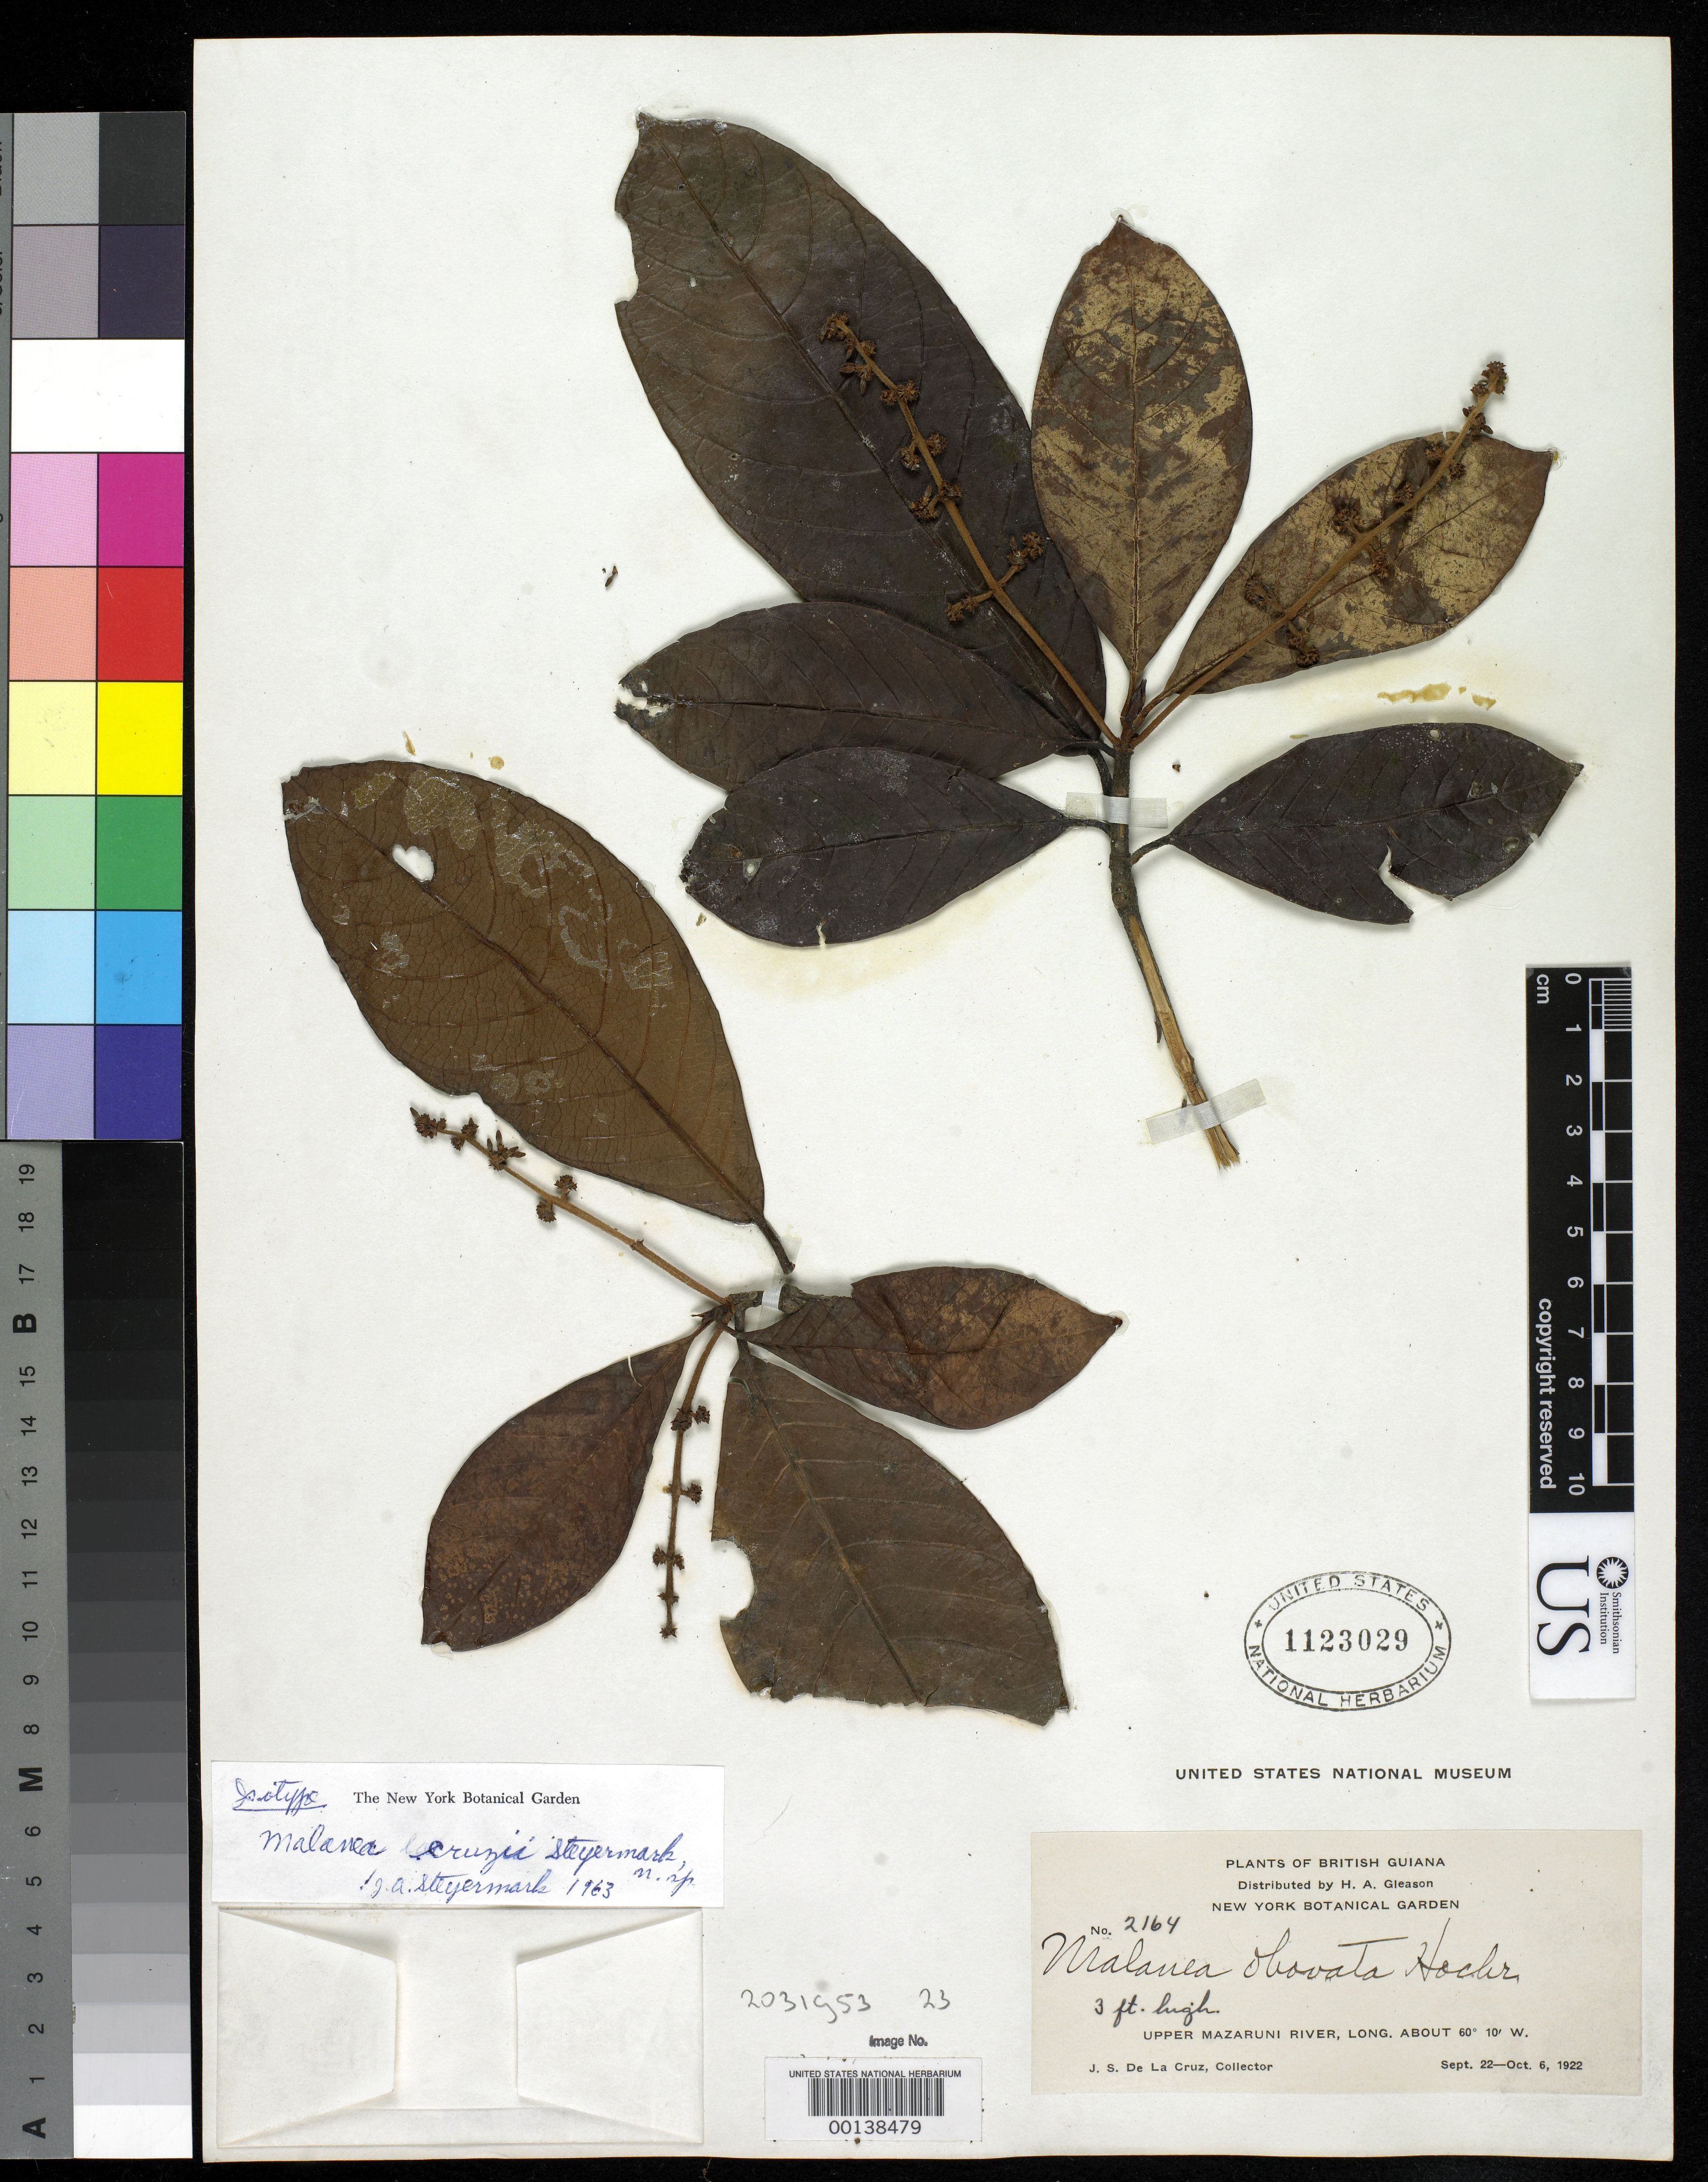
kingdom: Plantae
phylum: Tracheophyta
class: Magnoliopsida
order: Gentianales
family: Rubiaceae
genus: Malanea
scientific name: Malanea cruzii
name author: Steyerm.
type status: Isotype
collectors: J. S. de la Cruz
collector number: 2164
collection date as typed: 22 Sep 1922 to 06 Oct 1922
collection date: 1922-09-22/1922-10-06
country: Guyana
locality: Mazaruni River.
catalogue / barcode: US 1123029